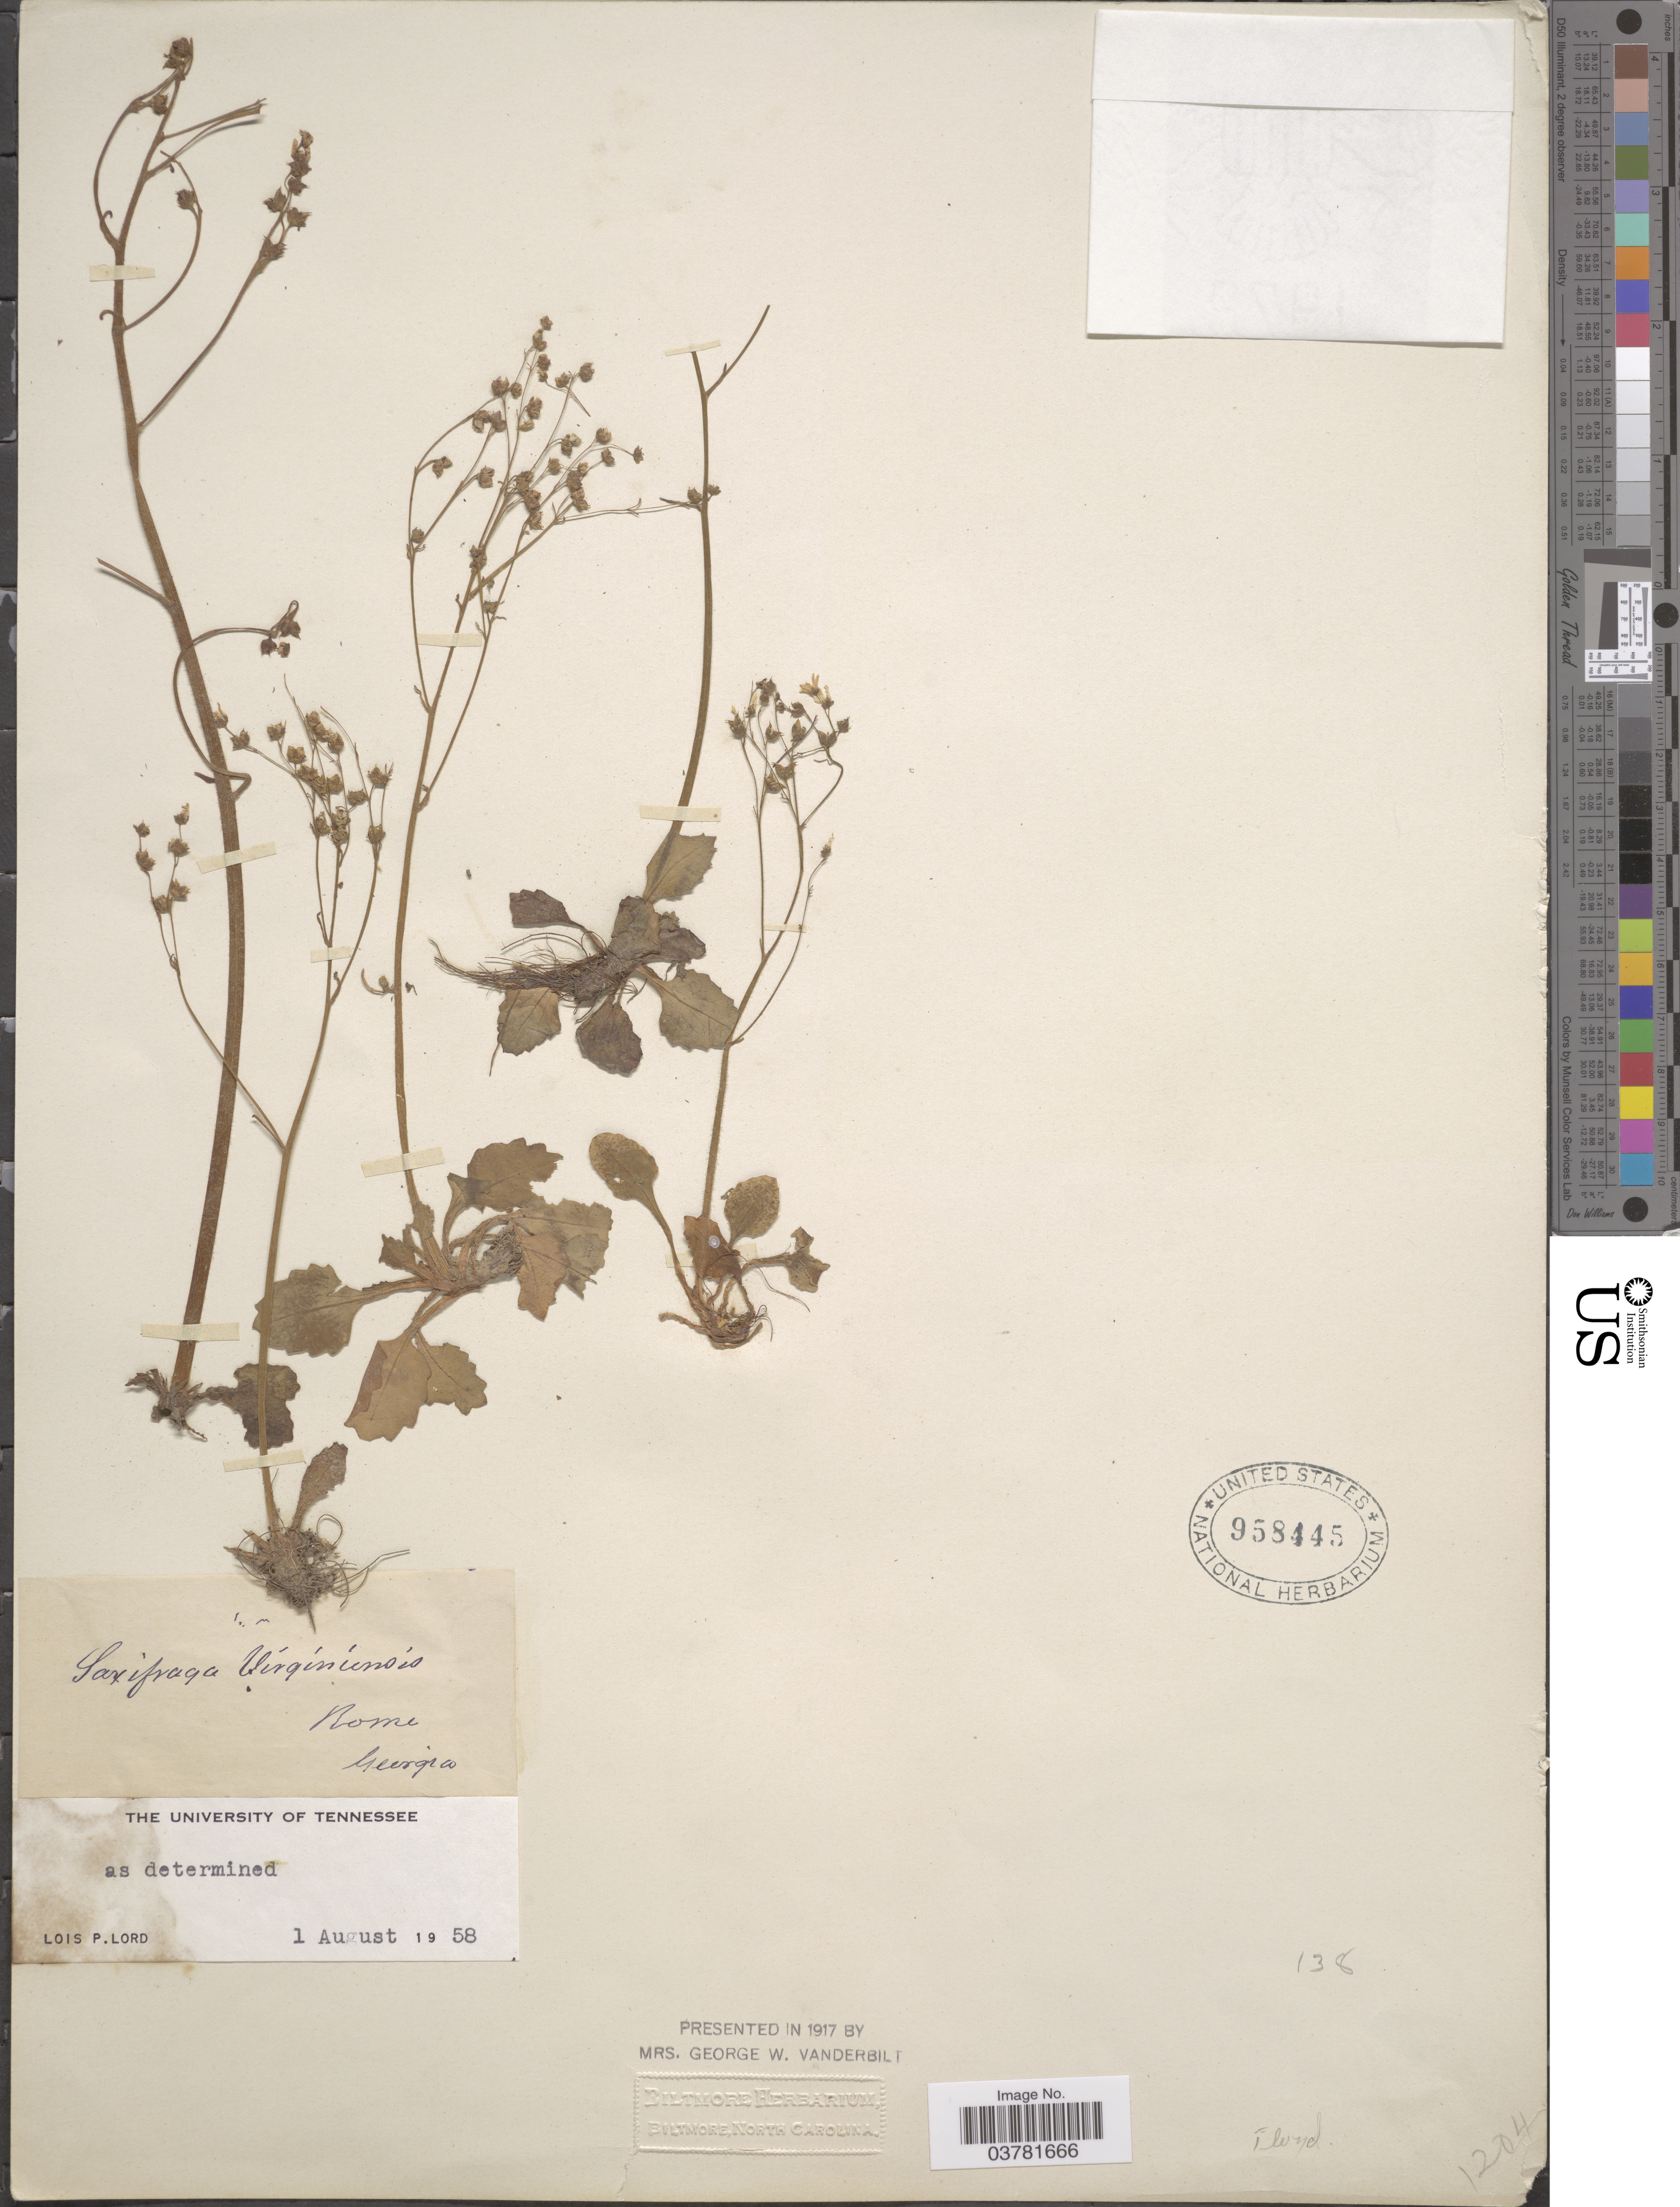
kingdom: Plantae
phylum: Tracheophyta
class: Magnoliopsida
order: Saxifragales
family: Saxifragaceae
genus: Micranthes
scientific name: Micranthes virginiensis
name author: (Michx.) Small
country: United States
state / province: Georgia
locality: Rome.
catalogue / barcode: US 958445